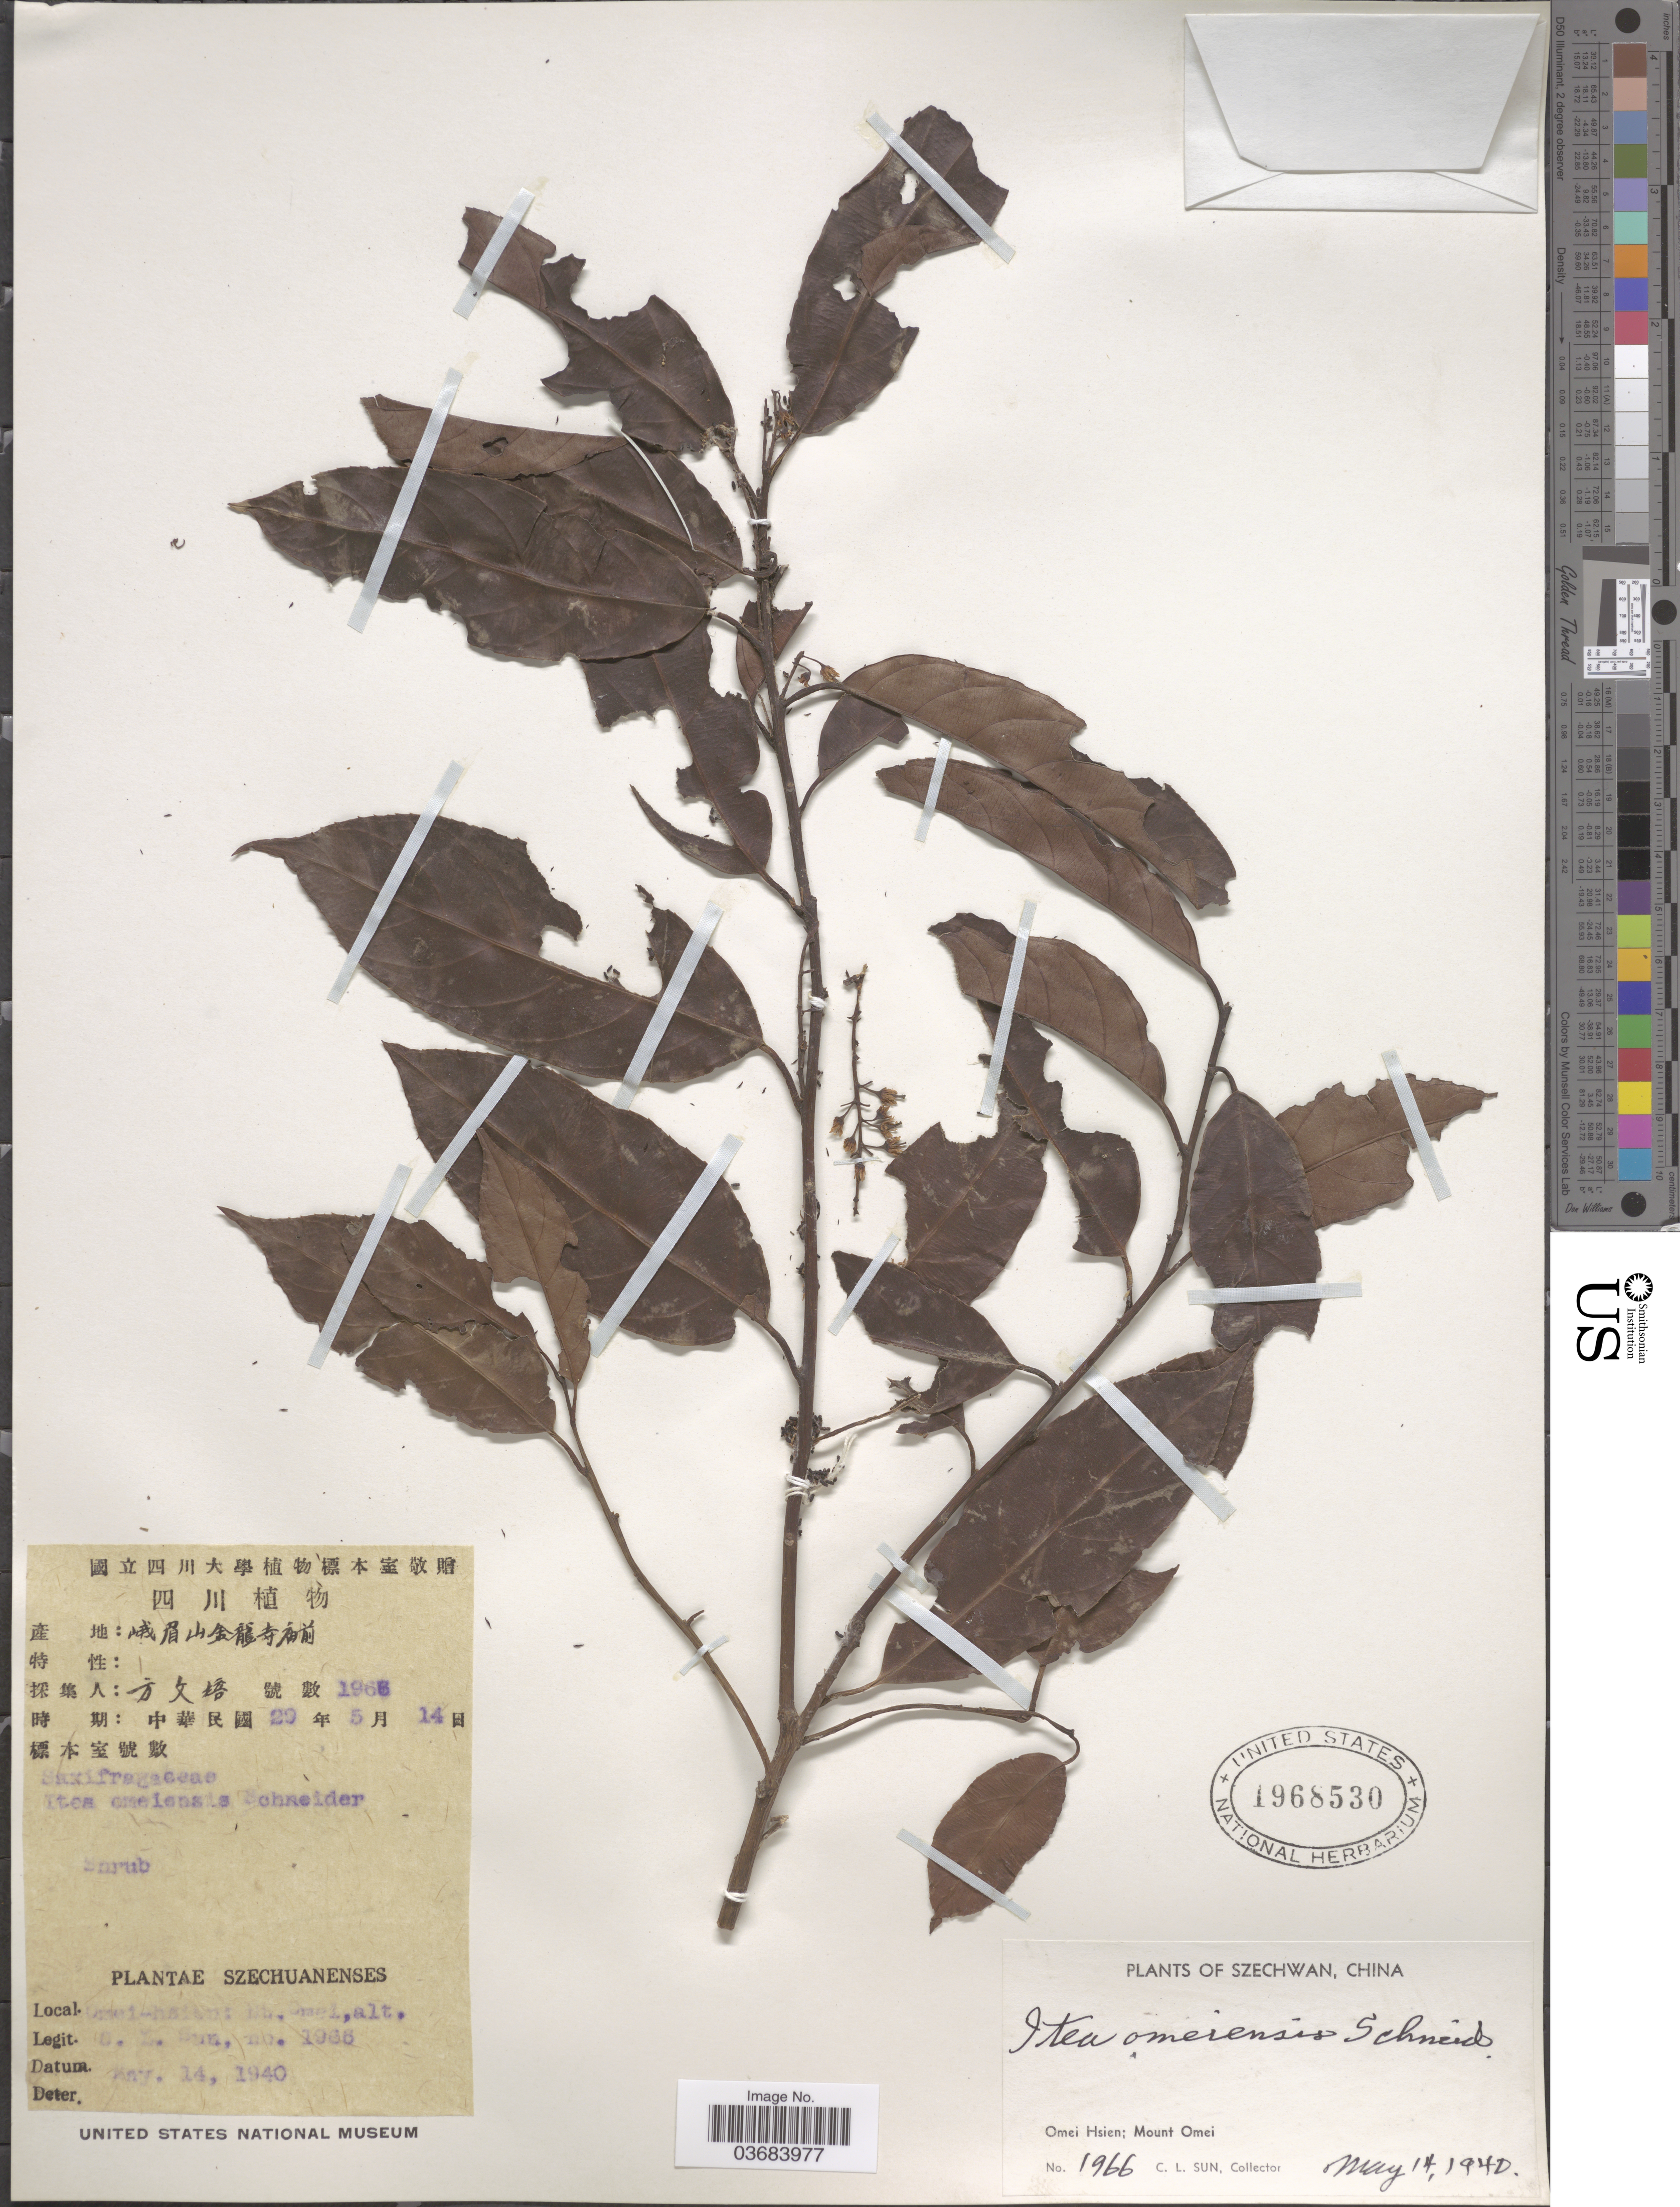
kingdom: Plantae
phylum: Tracheophyta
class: Magnoliopsida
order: Saxifragales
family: Iteaceae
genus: Itea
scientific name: Itea omeiensis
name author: C.K. Schneid.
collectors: C. Sun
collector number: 1966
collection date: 1940-05-14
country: China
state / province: Sichuan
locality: Szechwan. Omei Hsien: Mount Omei.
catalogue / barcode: US 1968530